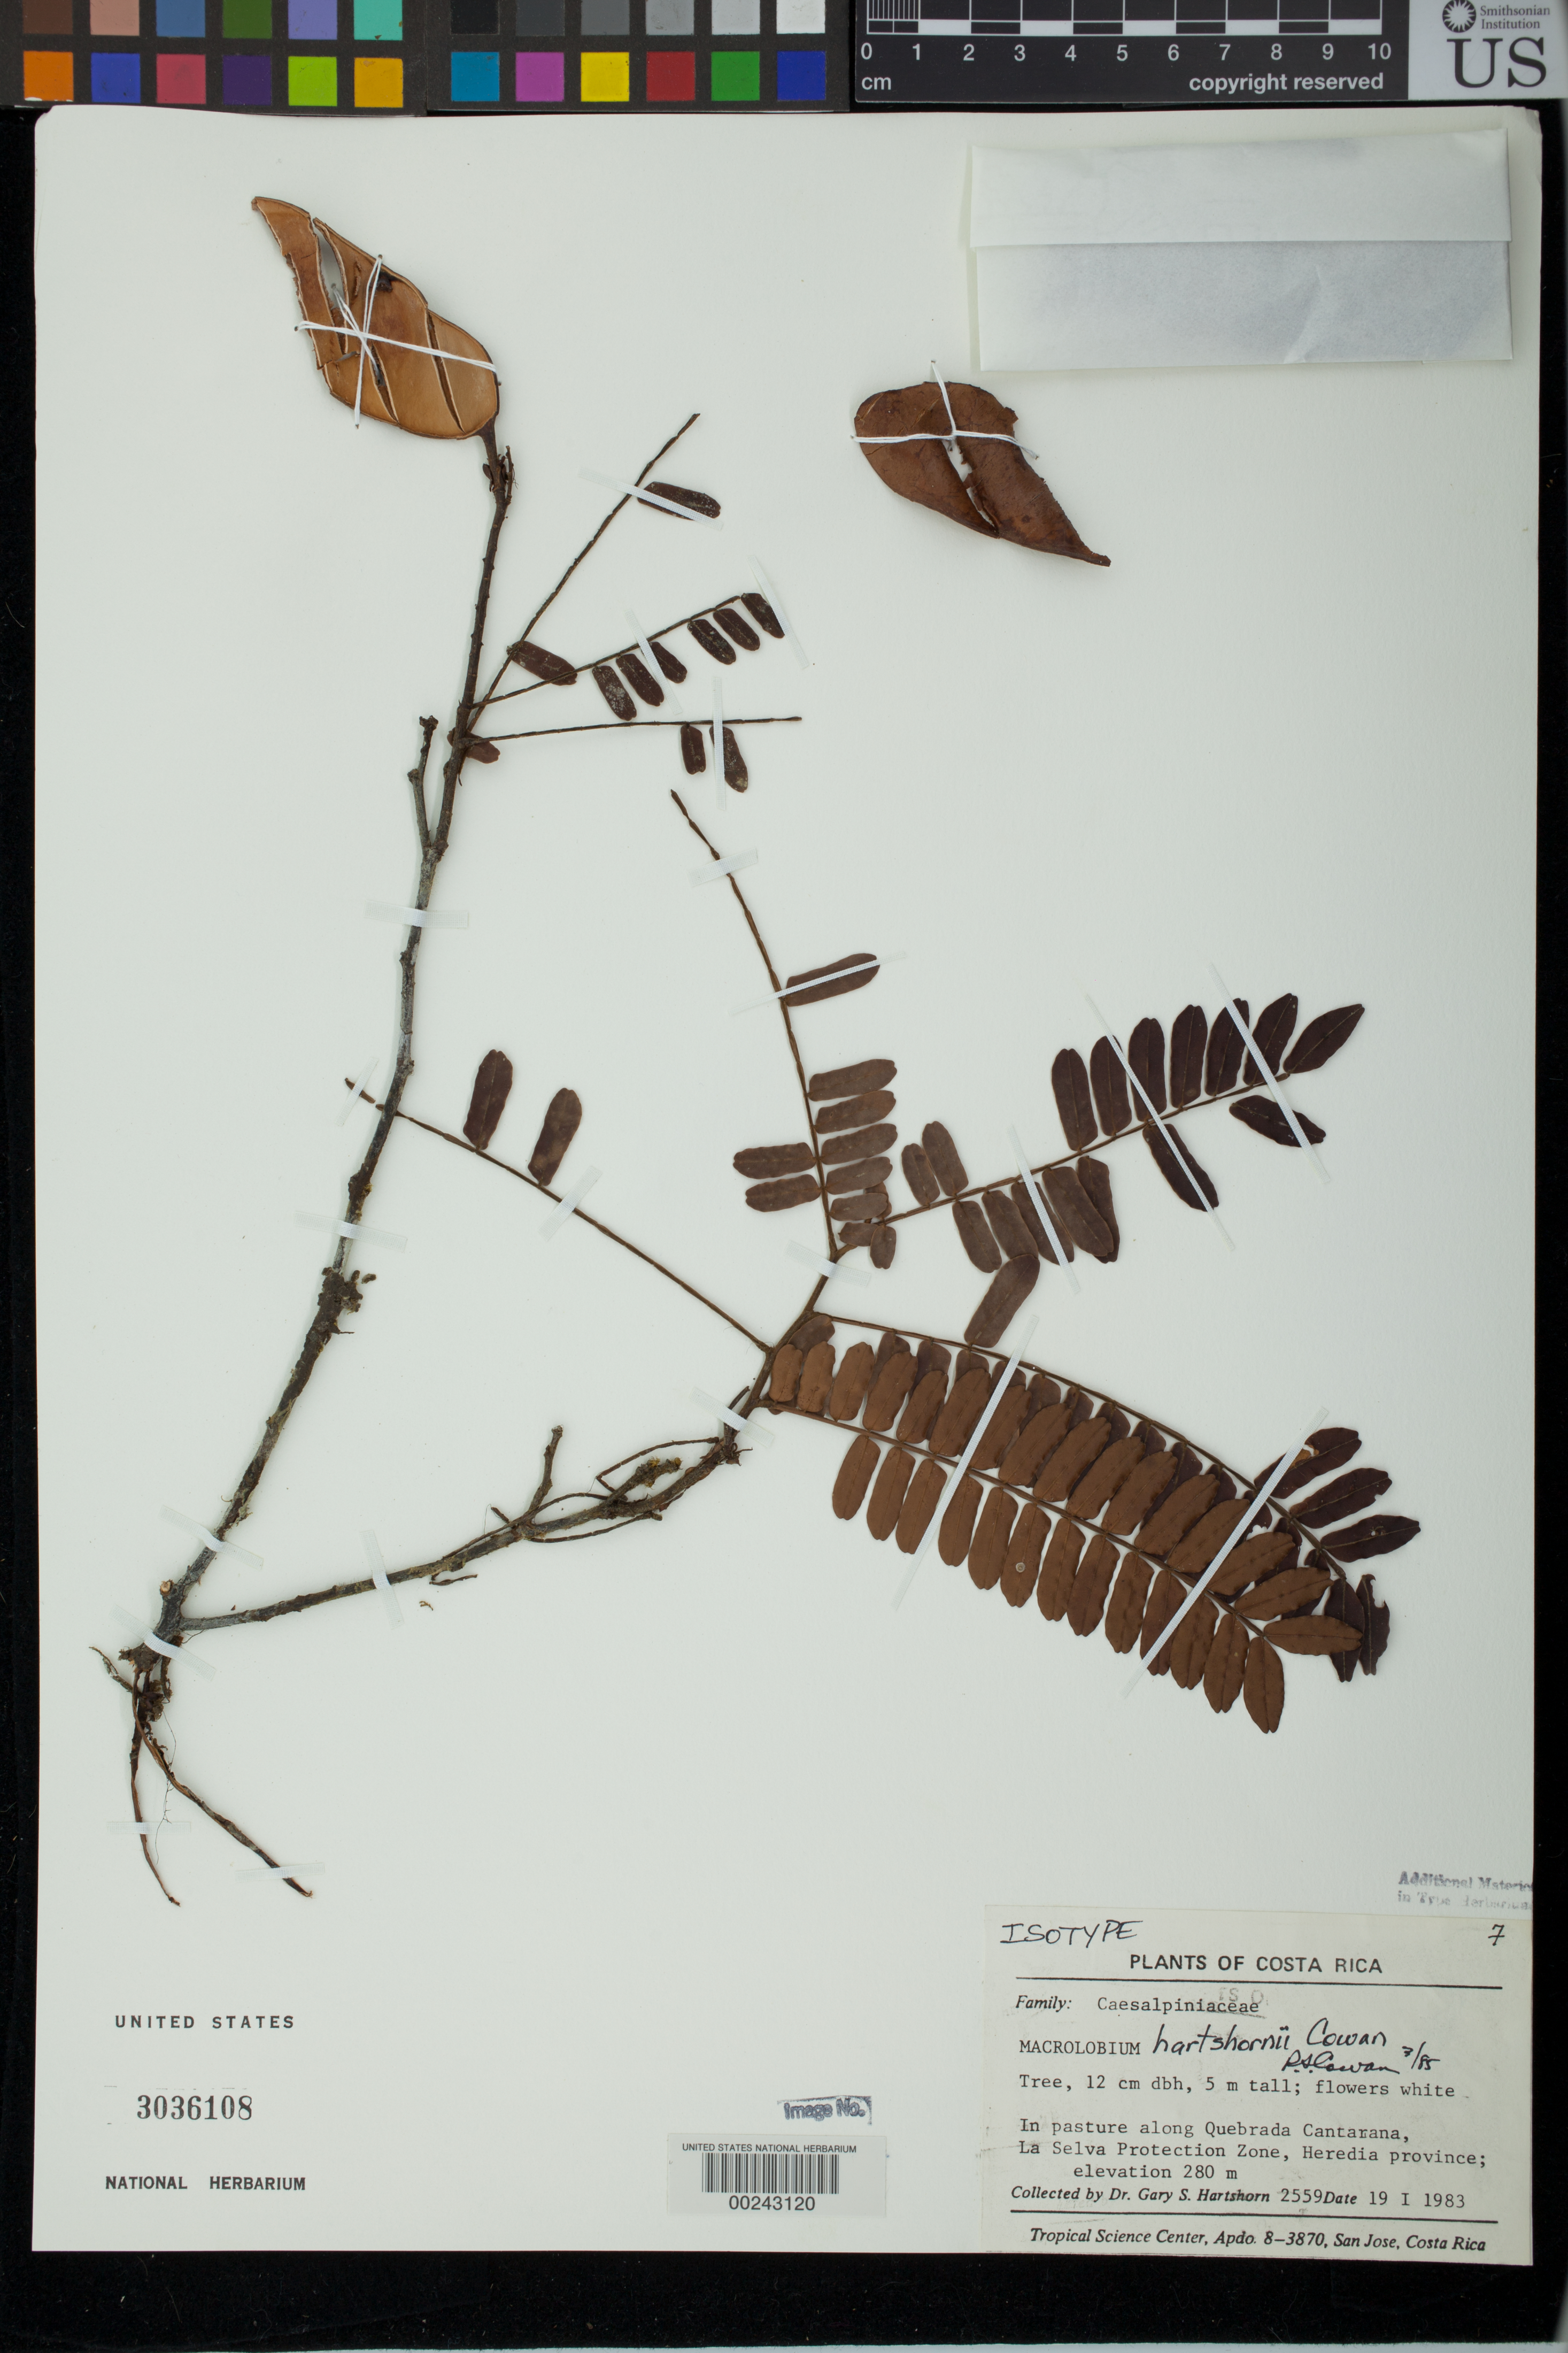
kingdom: Plantae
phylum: Tracheophyta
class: Magnoliopsida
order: Fabales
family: Fabaceae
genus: Macrolobium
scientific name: Macrolobium hartshornii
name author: R.S. Cowan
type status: Isotype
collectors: G. Hartshorn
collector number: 2559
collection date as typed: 19 Jan 1983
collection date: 1983-01-19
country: Costa Rica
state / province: Heredia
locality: La Selva Protection Zone, along Quebrada Cantarana.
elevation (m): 280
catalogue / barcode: US 3036108